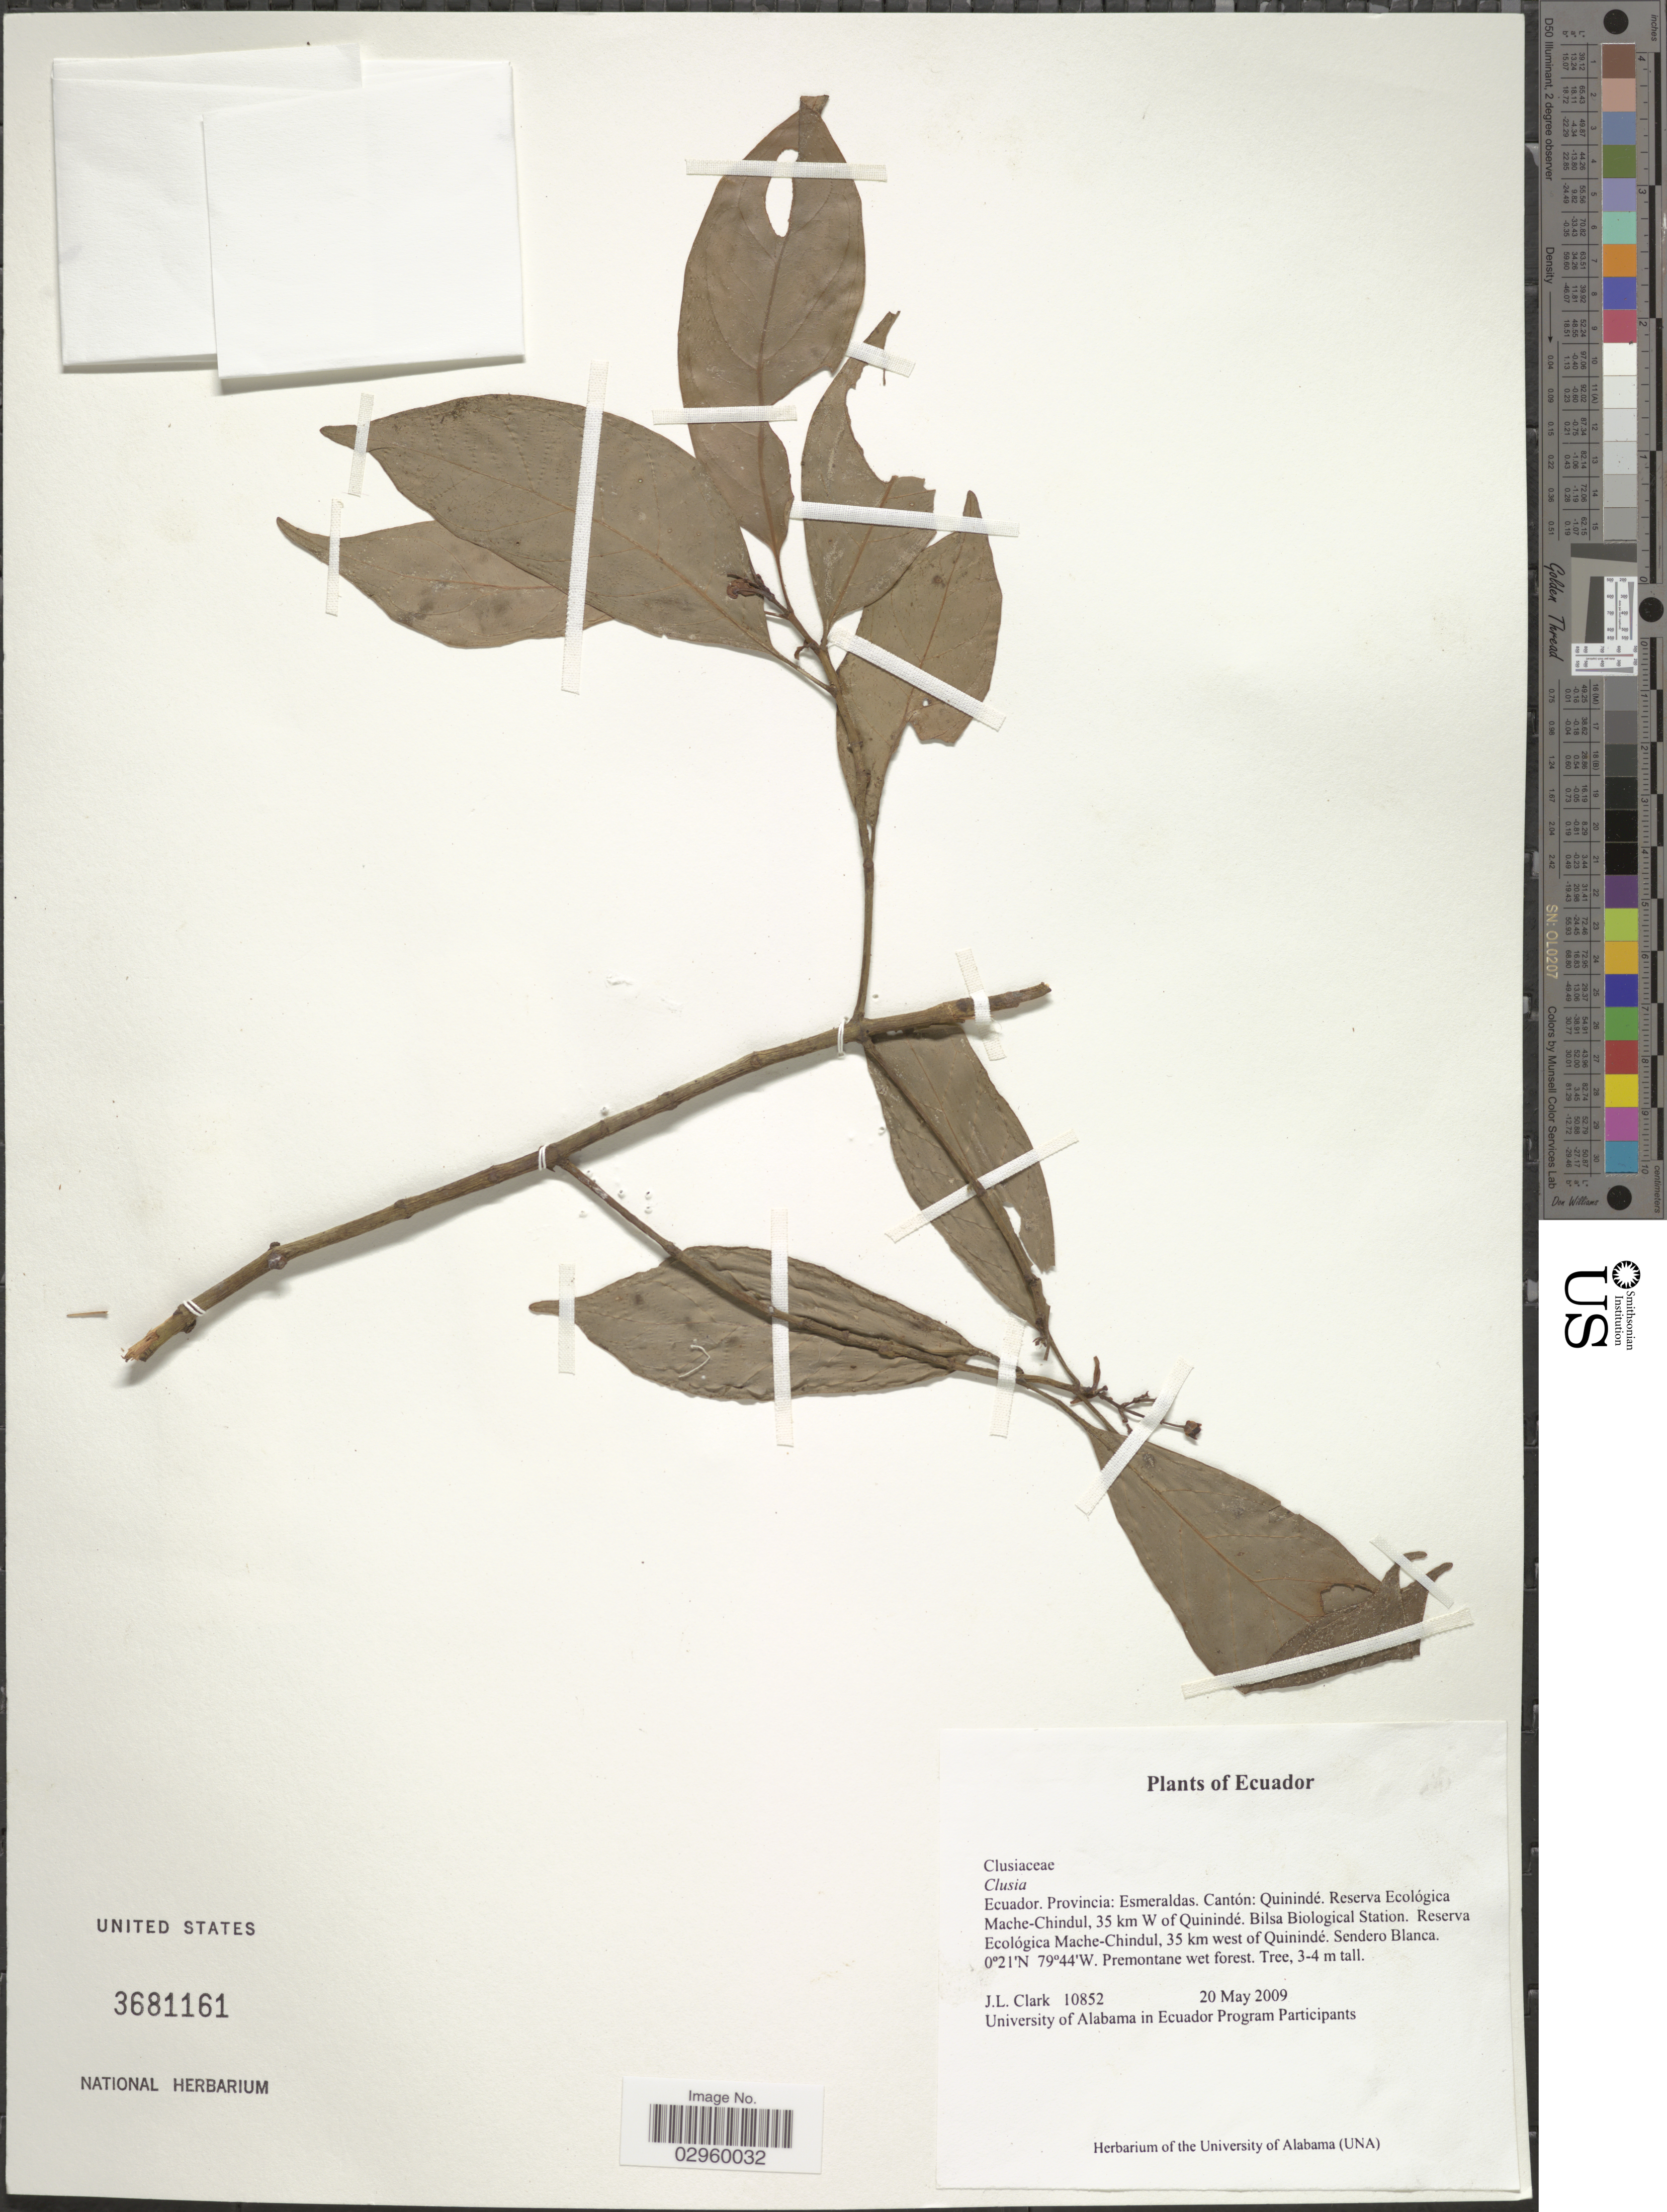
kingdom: Plantae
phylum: Tracheophyta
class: Magnoliopsida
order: Malpighiales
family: Clusiaceae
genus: Clusia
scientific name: Clusia sp.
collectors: J. L. Clark & University of Alabama in Ecuador Program participants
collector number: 10852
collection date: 2009-05-20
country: Ecuador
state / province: Esmeraldas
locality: Cantón: Quinindé, Reserva Ecológica Mache-Chindul, 35 km W of Quinindé, Bilsa Biological Station, Reserva Ecológica Mache-Chindul, 35 km west of Quinindé.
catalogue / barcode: US 3681161